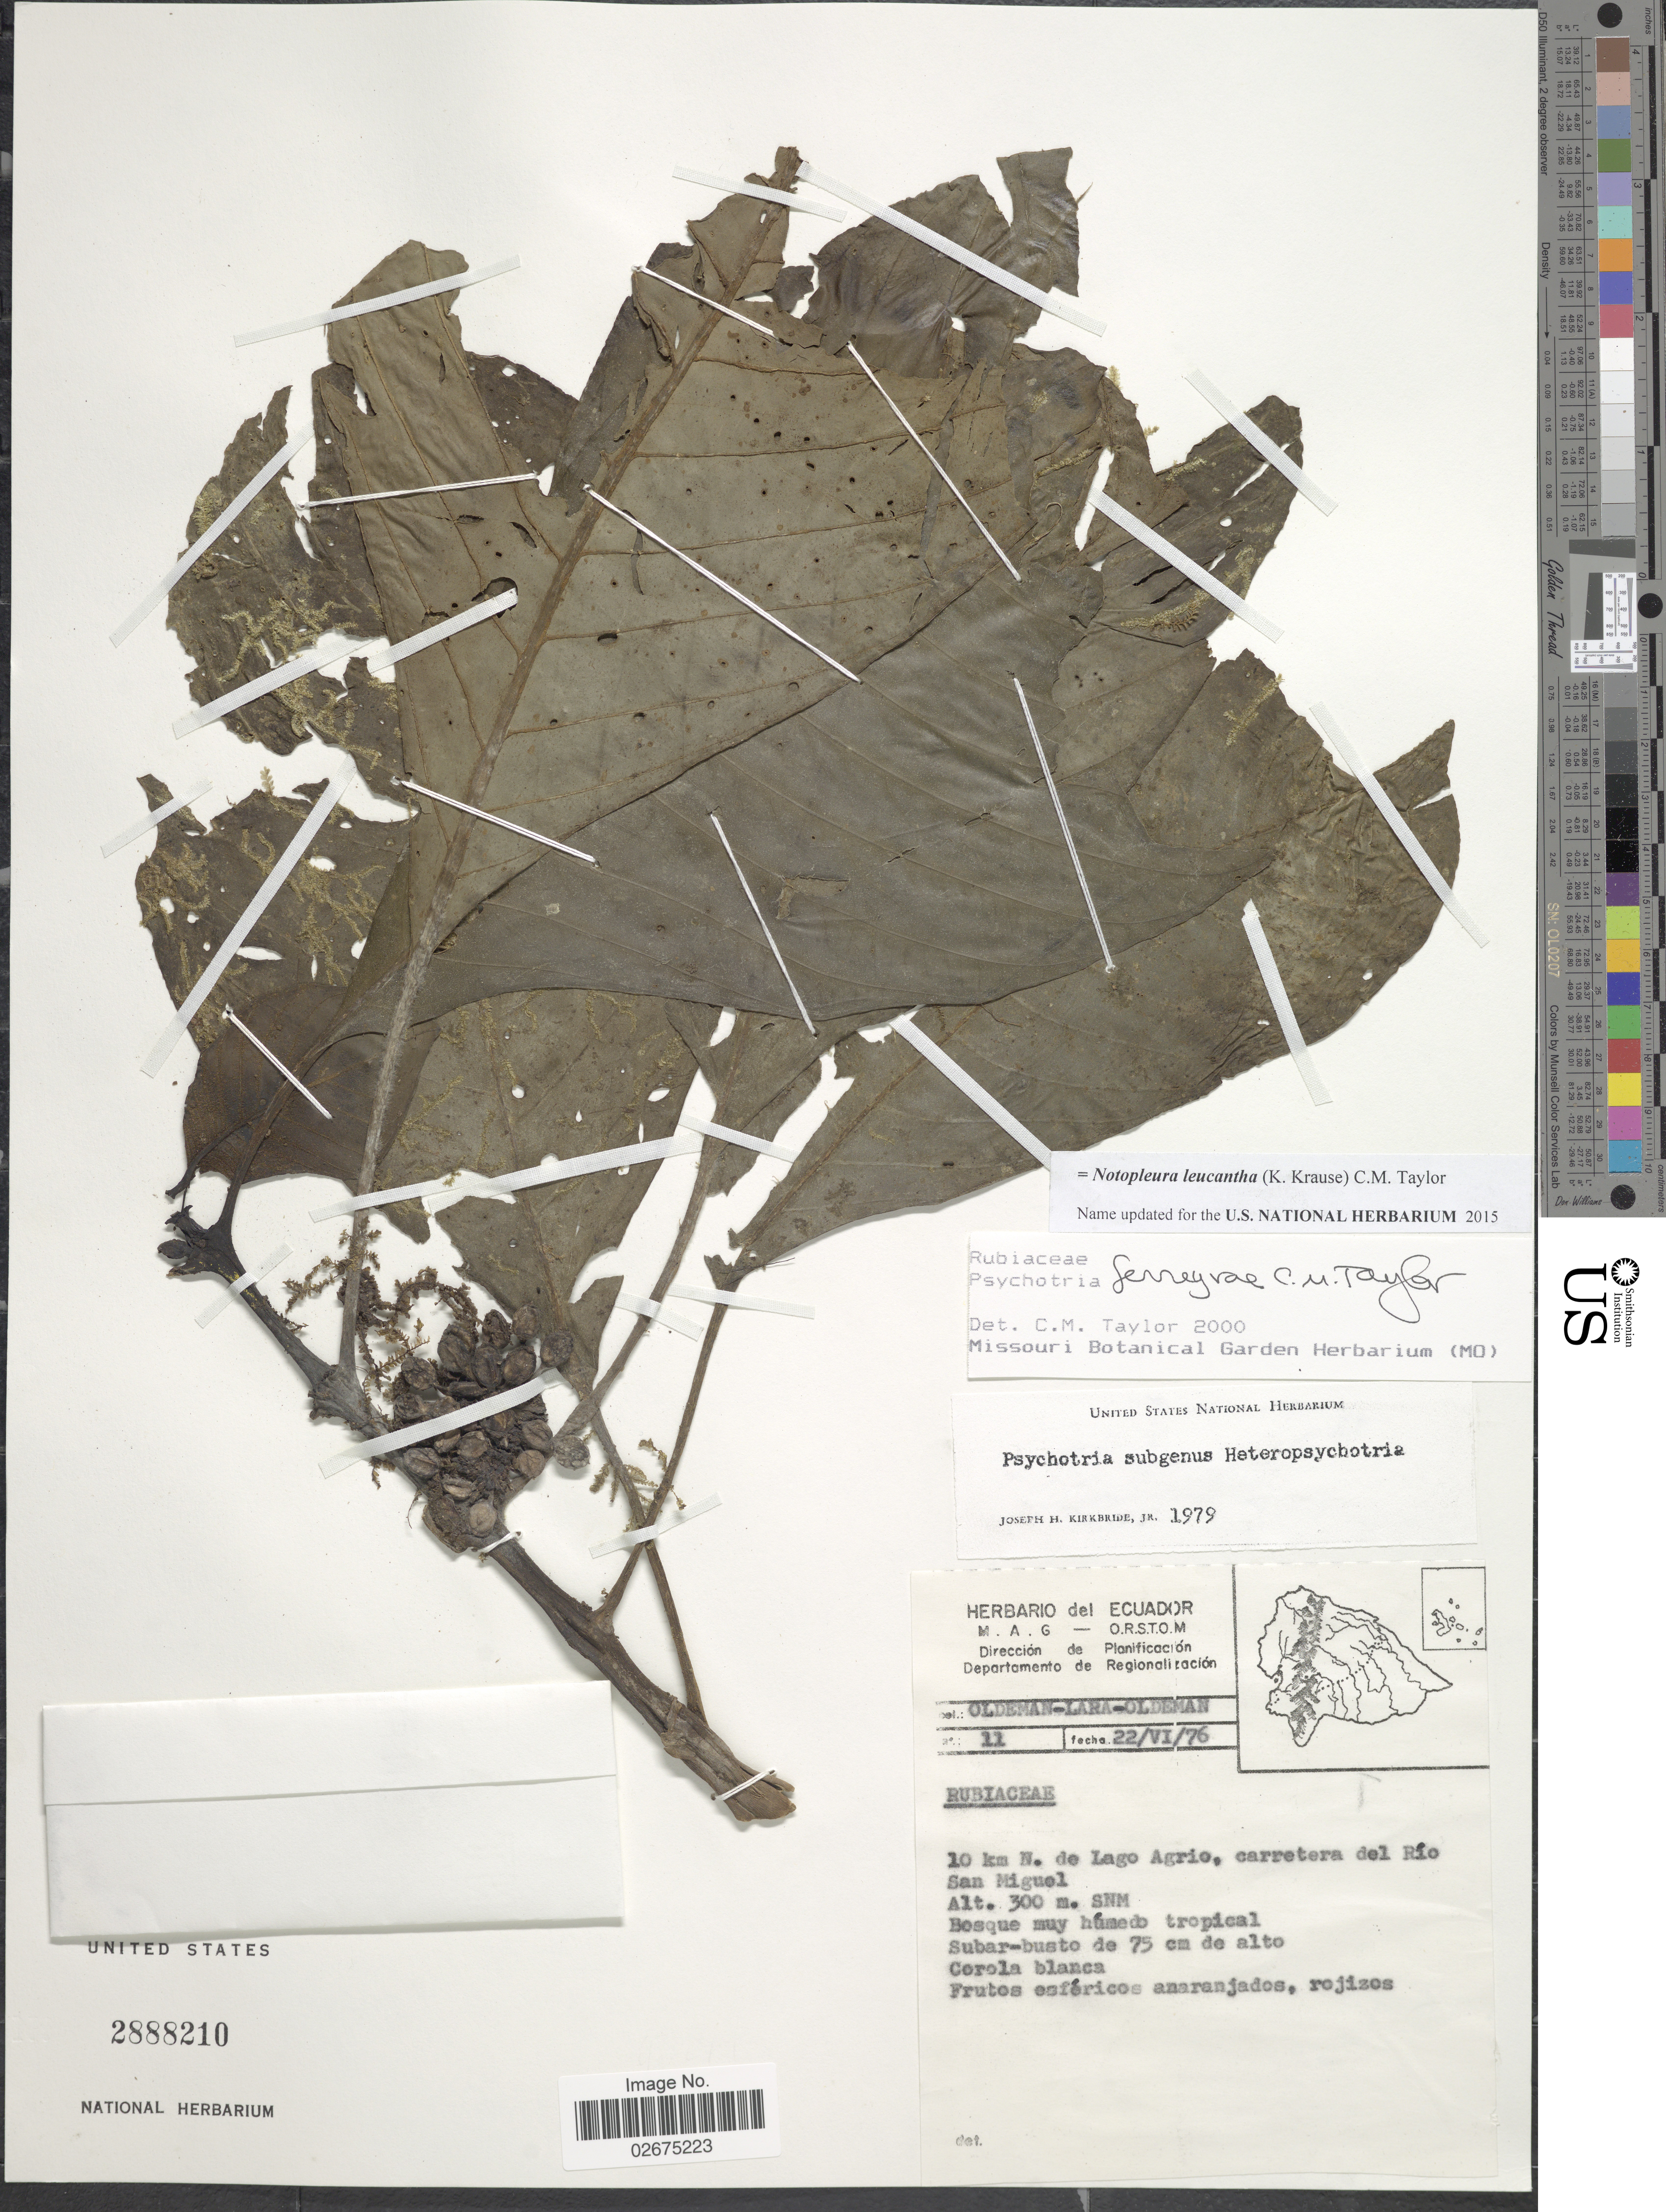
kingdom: Plantae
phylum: Tracheophyta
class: Magnoliopsida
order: Gentianales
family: Rubiaceae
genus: Notopleura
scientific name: Notopleura leucantha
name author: (K. Krause) C.M. Taylor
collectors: -- Oldeman, Lara & -- Oldeman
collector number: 11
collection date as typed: Transcribed d/m/y: 22/6/76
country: Ecuador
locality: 10 km N de Lago Agrio, carretera del Río San Miguel, Bosque muy húmedo tropical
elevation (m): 300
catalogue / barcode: US 2888210